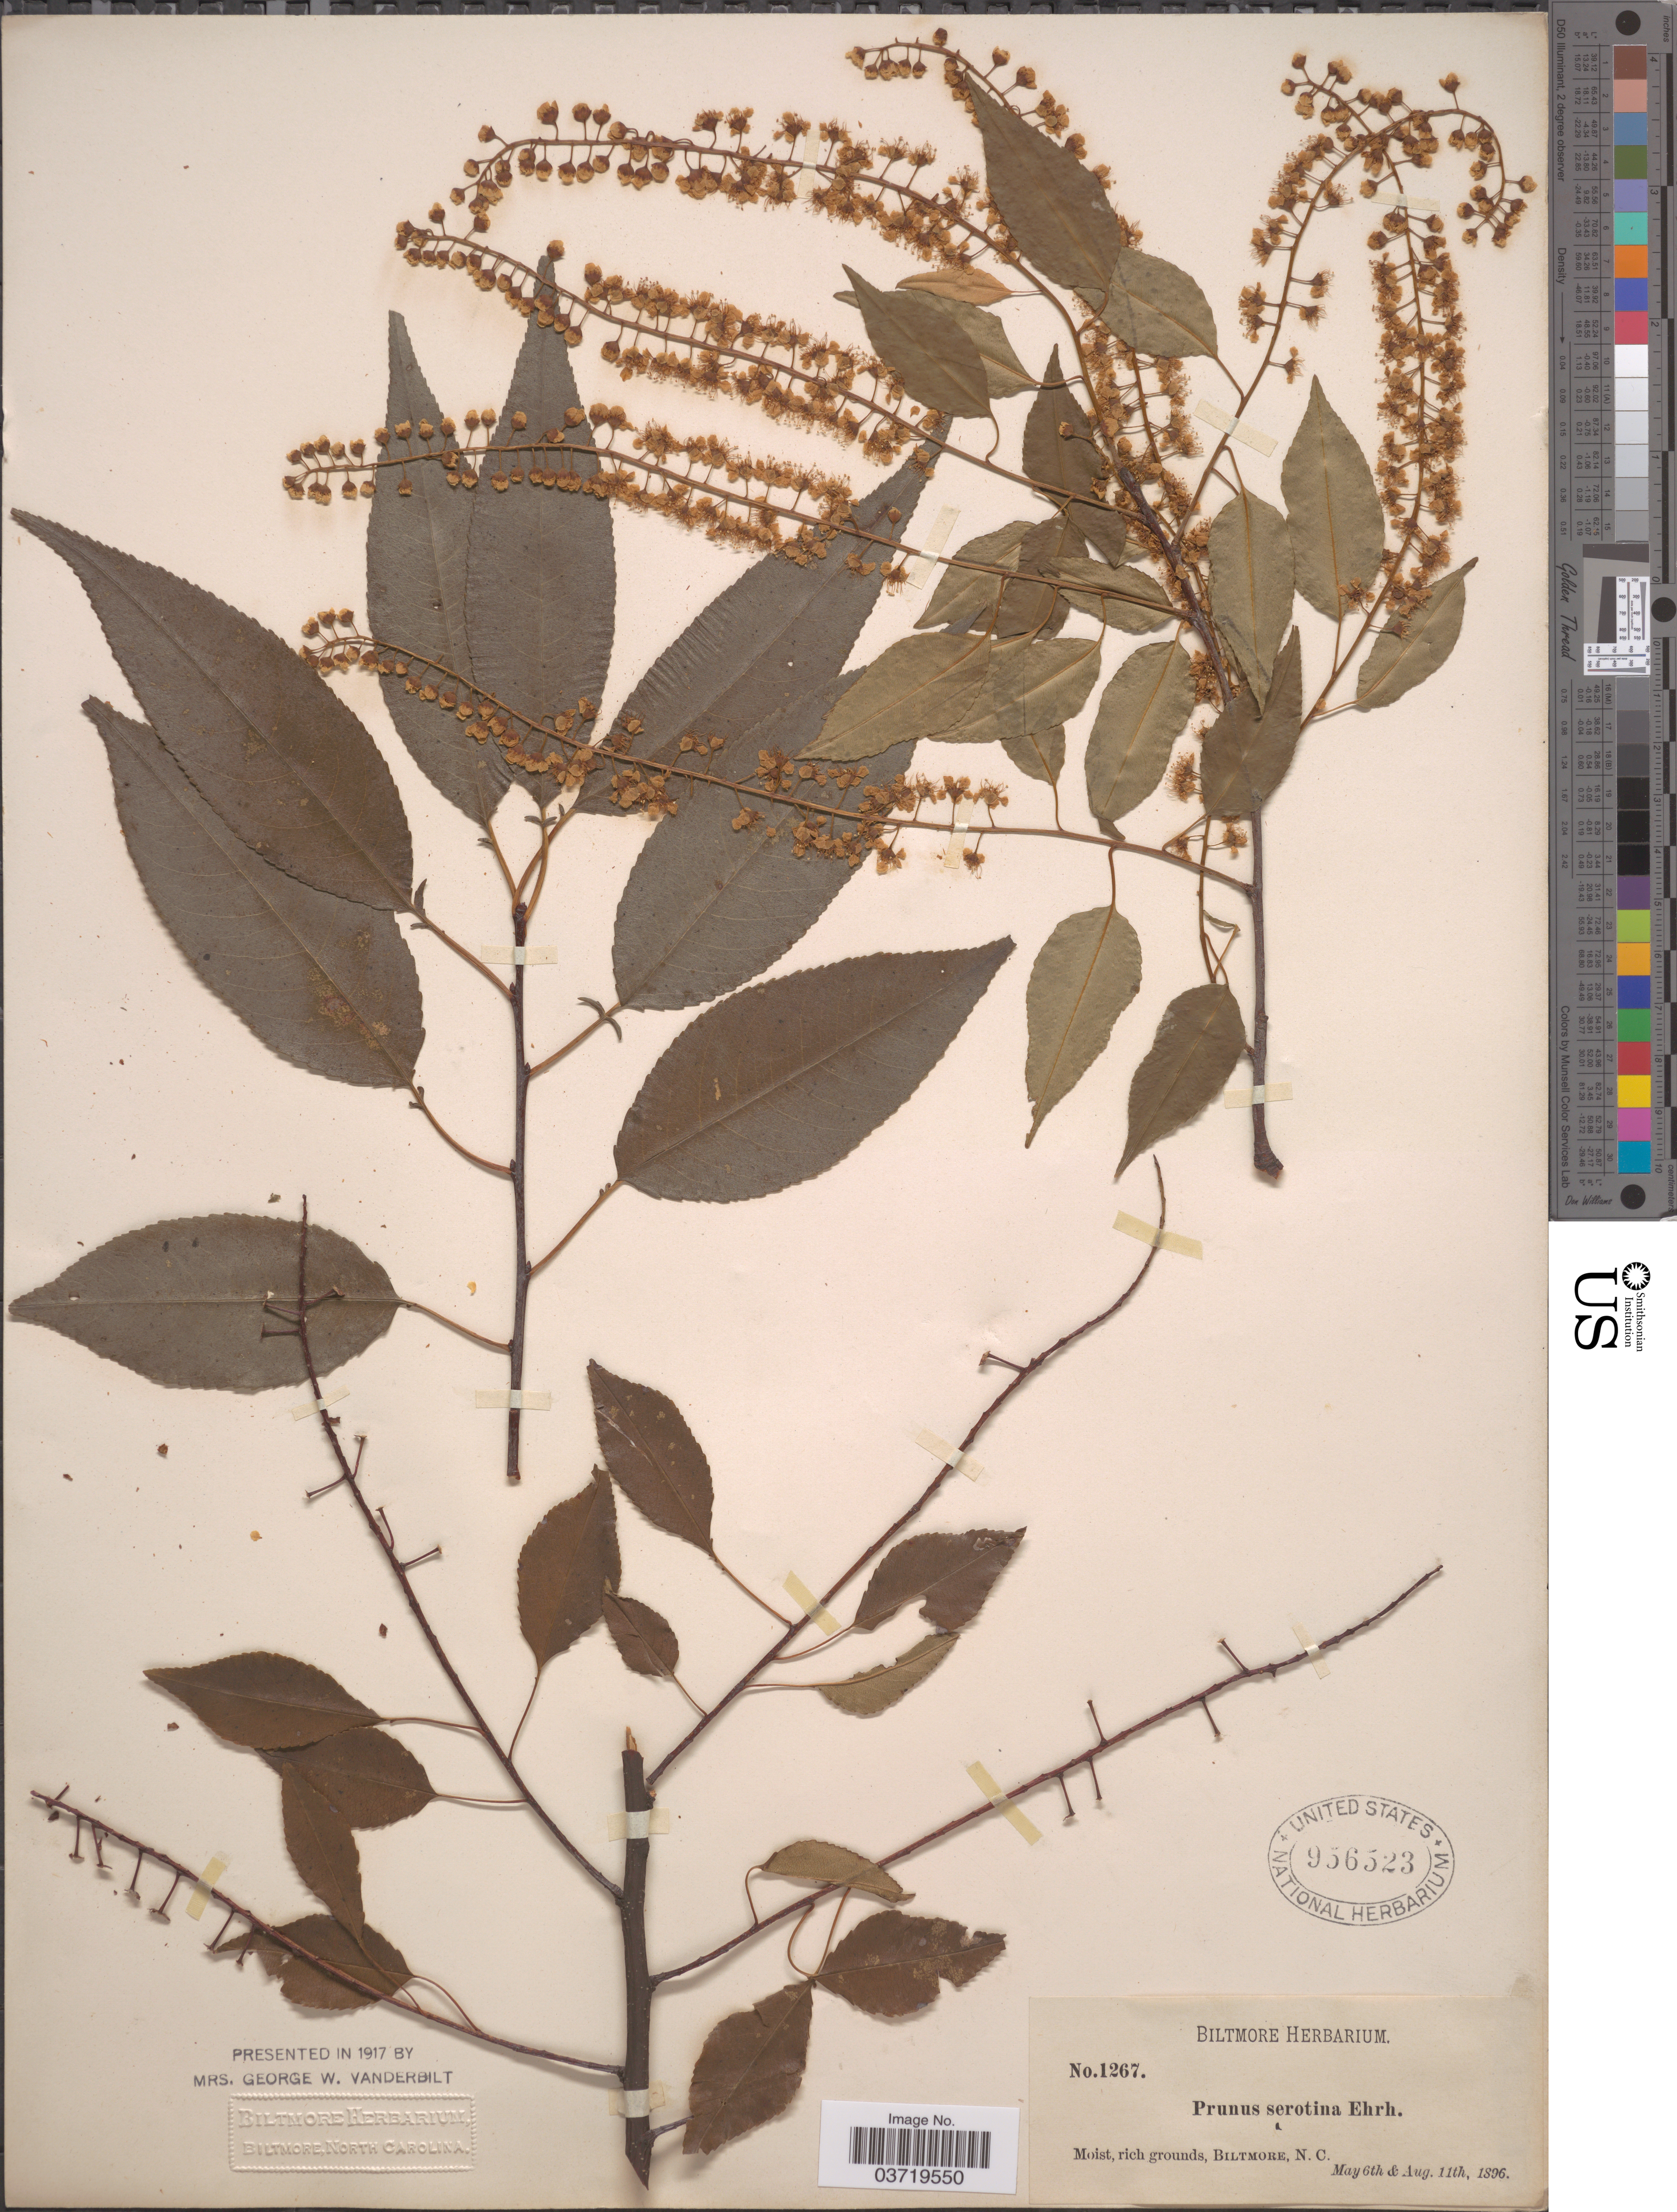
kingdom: Plantae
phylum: Tracheophyta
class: Magnoliopsida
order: Rosales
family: Rosaceae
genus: Prunus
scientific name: Prunus serotina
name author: Ehrh.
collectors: ex herb. Biltmore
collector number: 1267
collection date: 1896-05-06/1896-08-11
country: United States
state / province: North Carolina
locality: Biltmore.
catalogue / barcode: US 956523